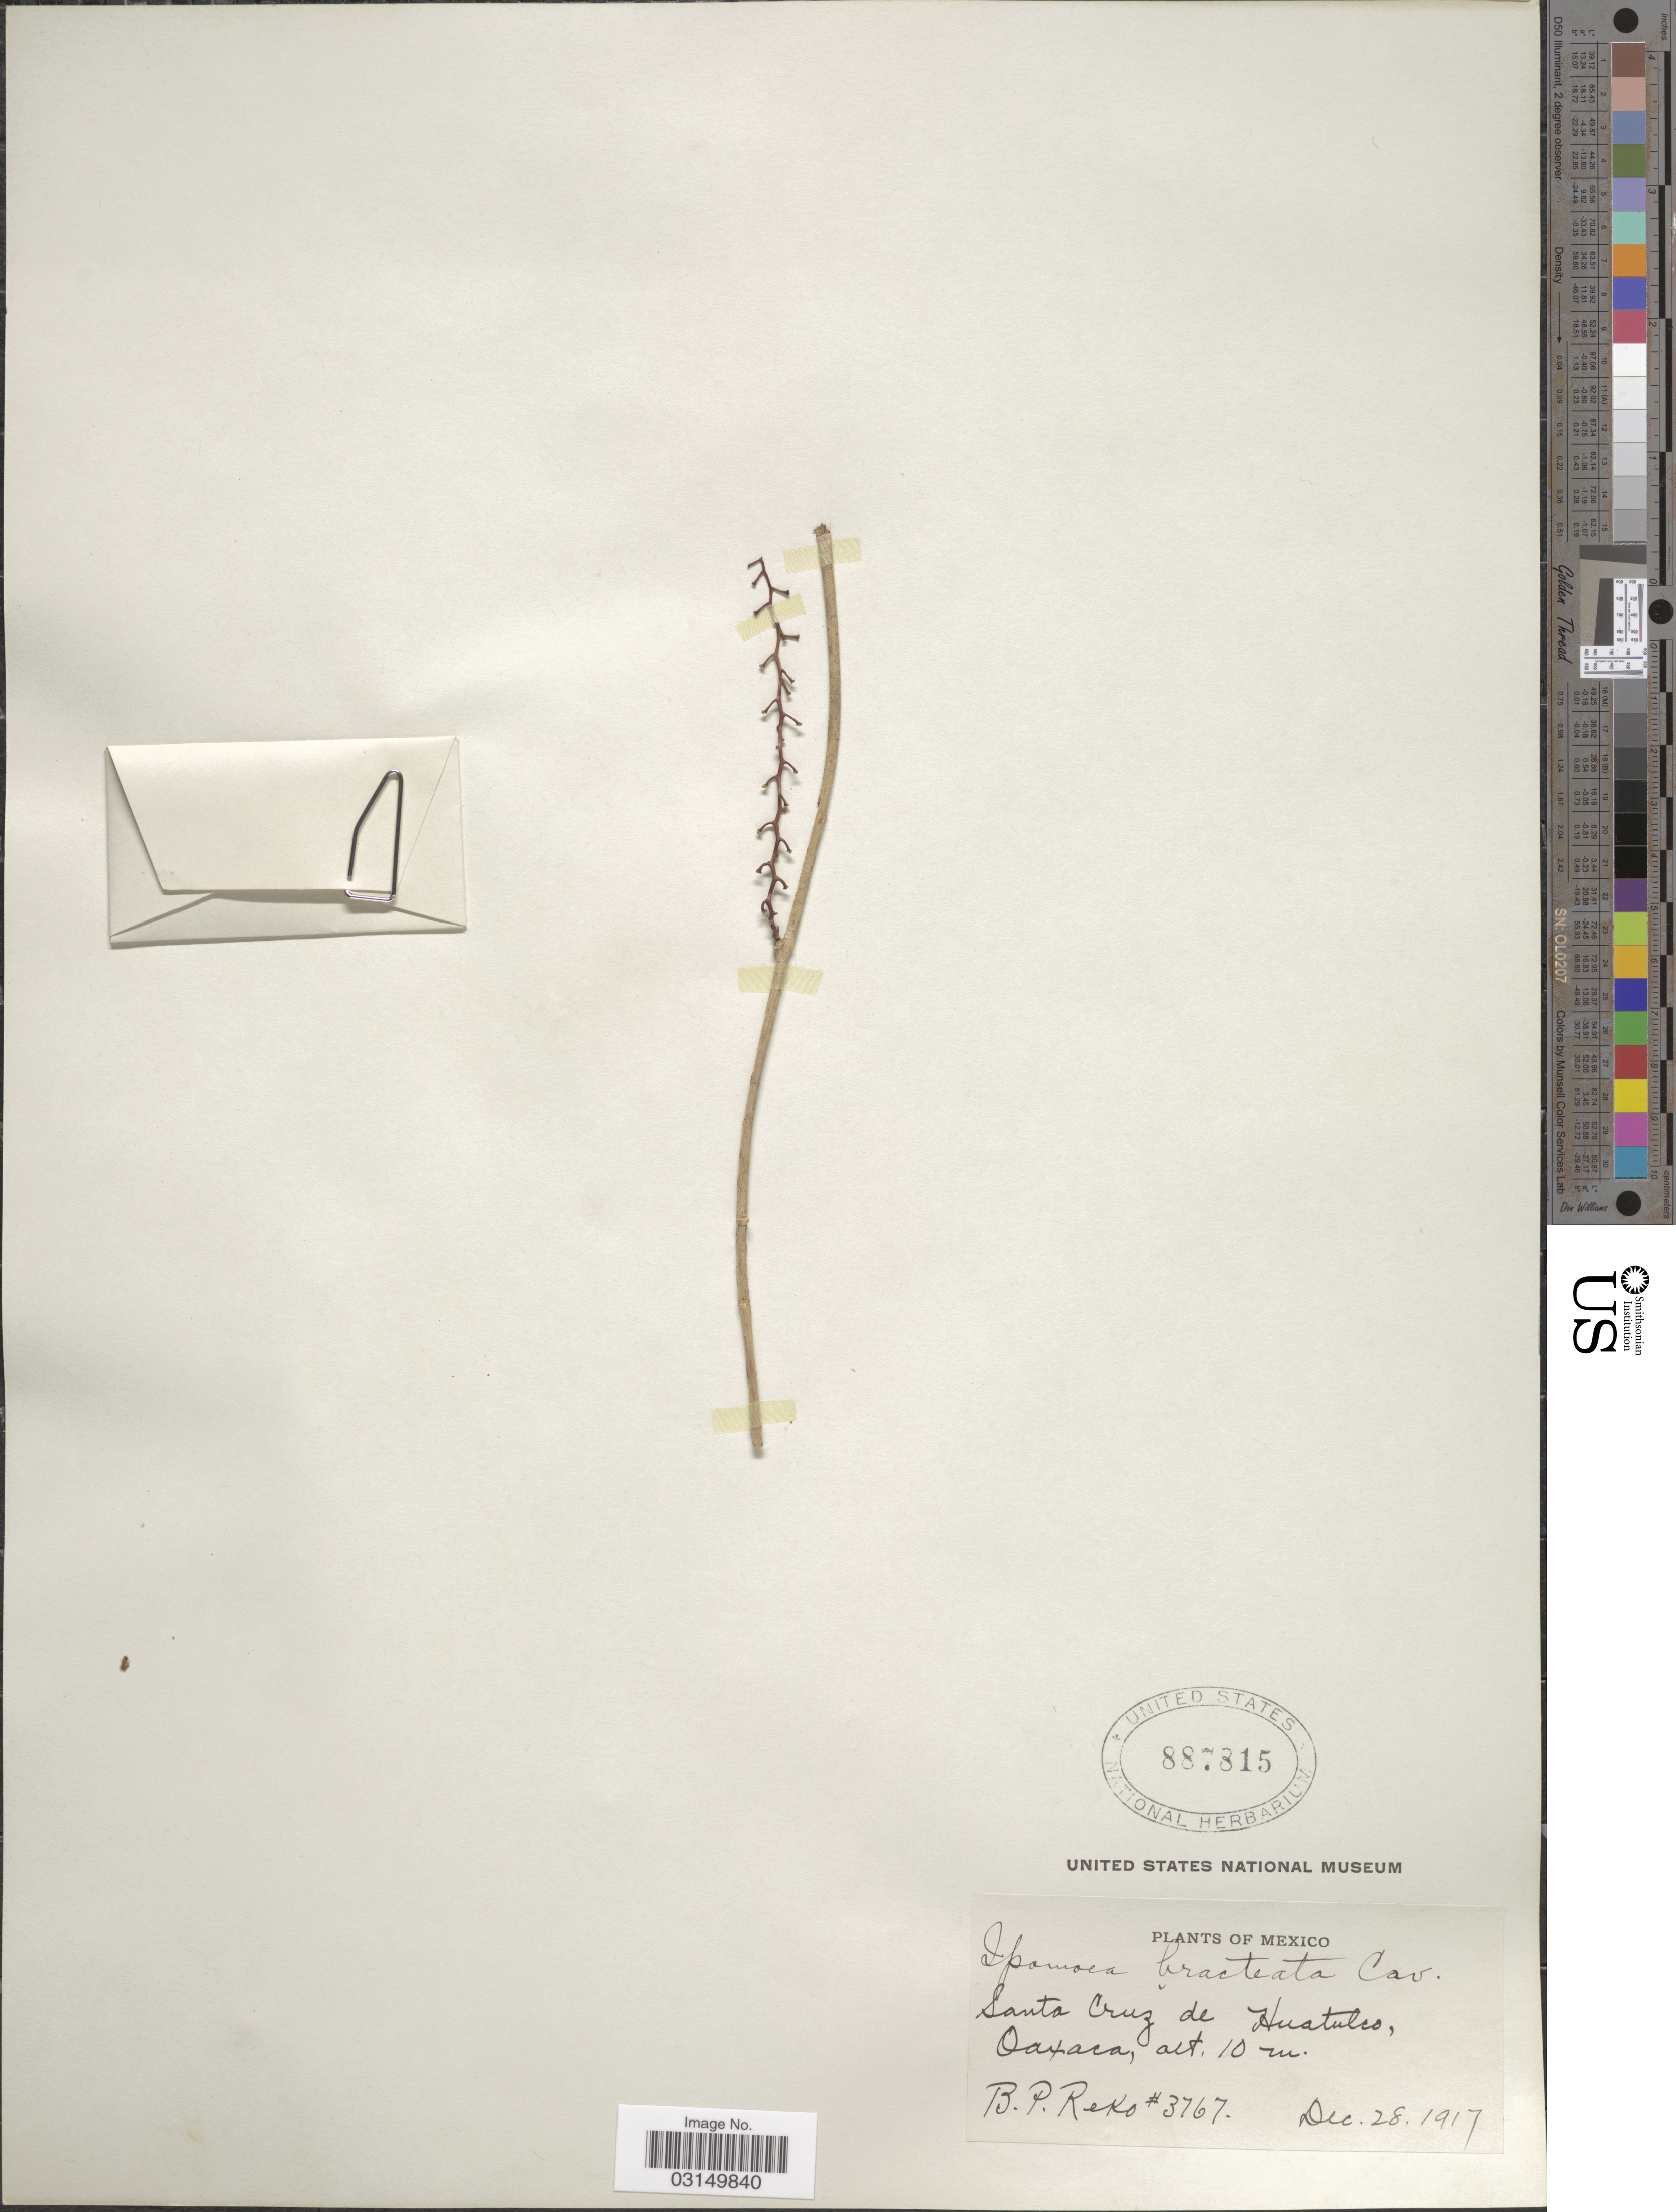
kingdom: Plantae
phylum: Tracheophyta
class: Magnoliopsida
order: Solanales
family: Convolvulaceae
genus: Ipomoea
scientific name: Ipomoea bracteata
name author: Cav.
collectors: B. P. Reko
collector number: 3767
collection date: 1917-12-28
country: Mexico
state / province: Oaxaca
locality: Santa Cruz de Huatulco, Oaxaca.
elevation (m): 10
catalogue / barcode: US 887815